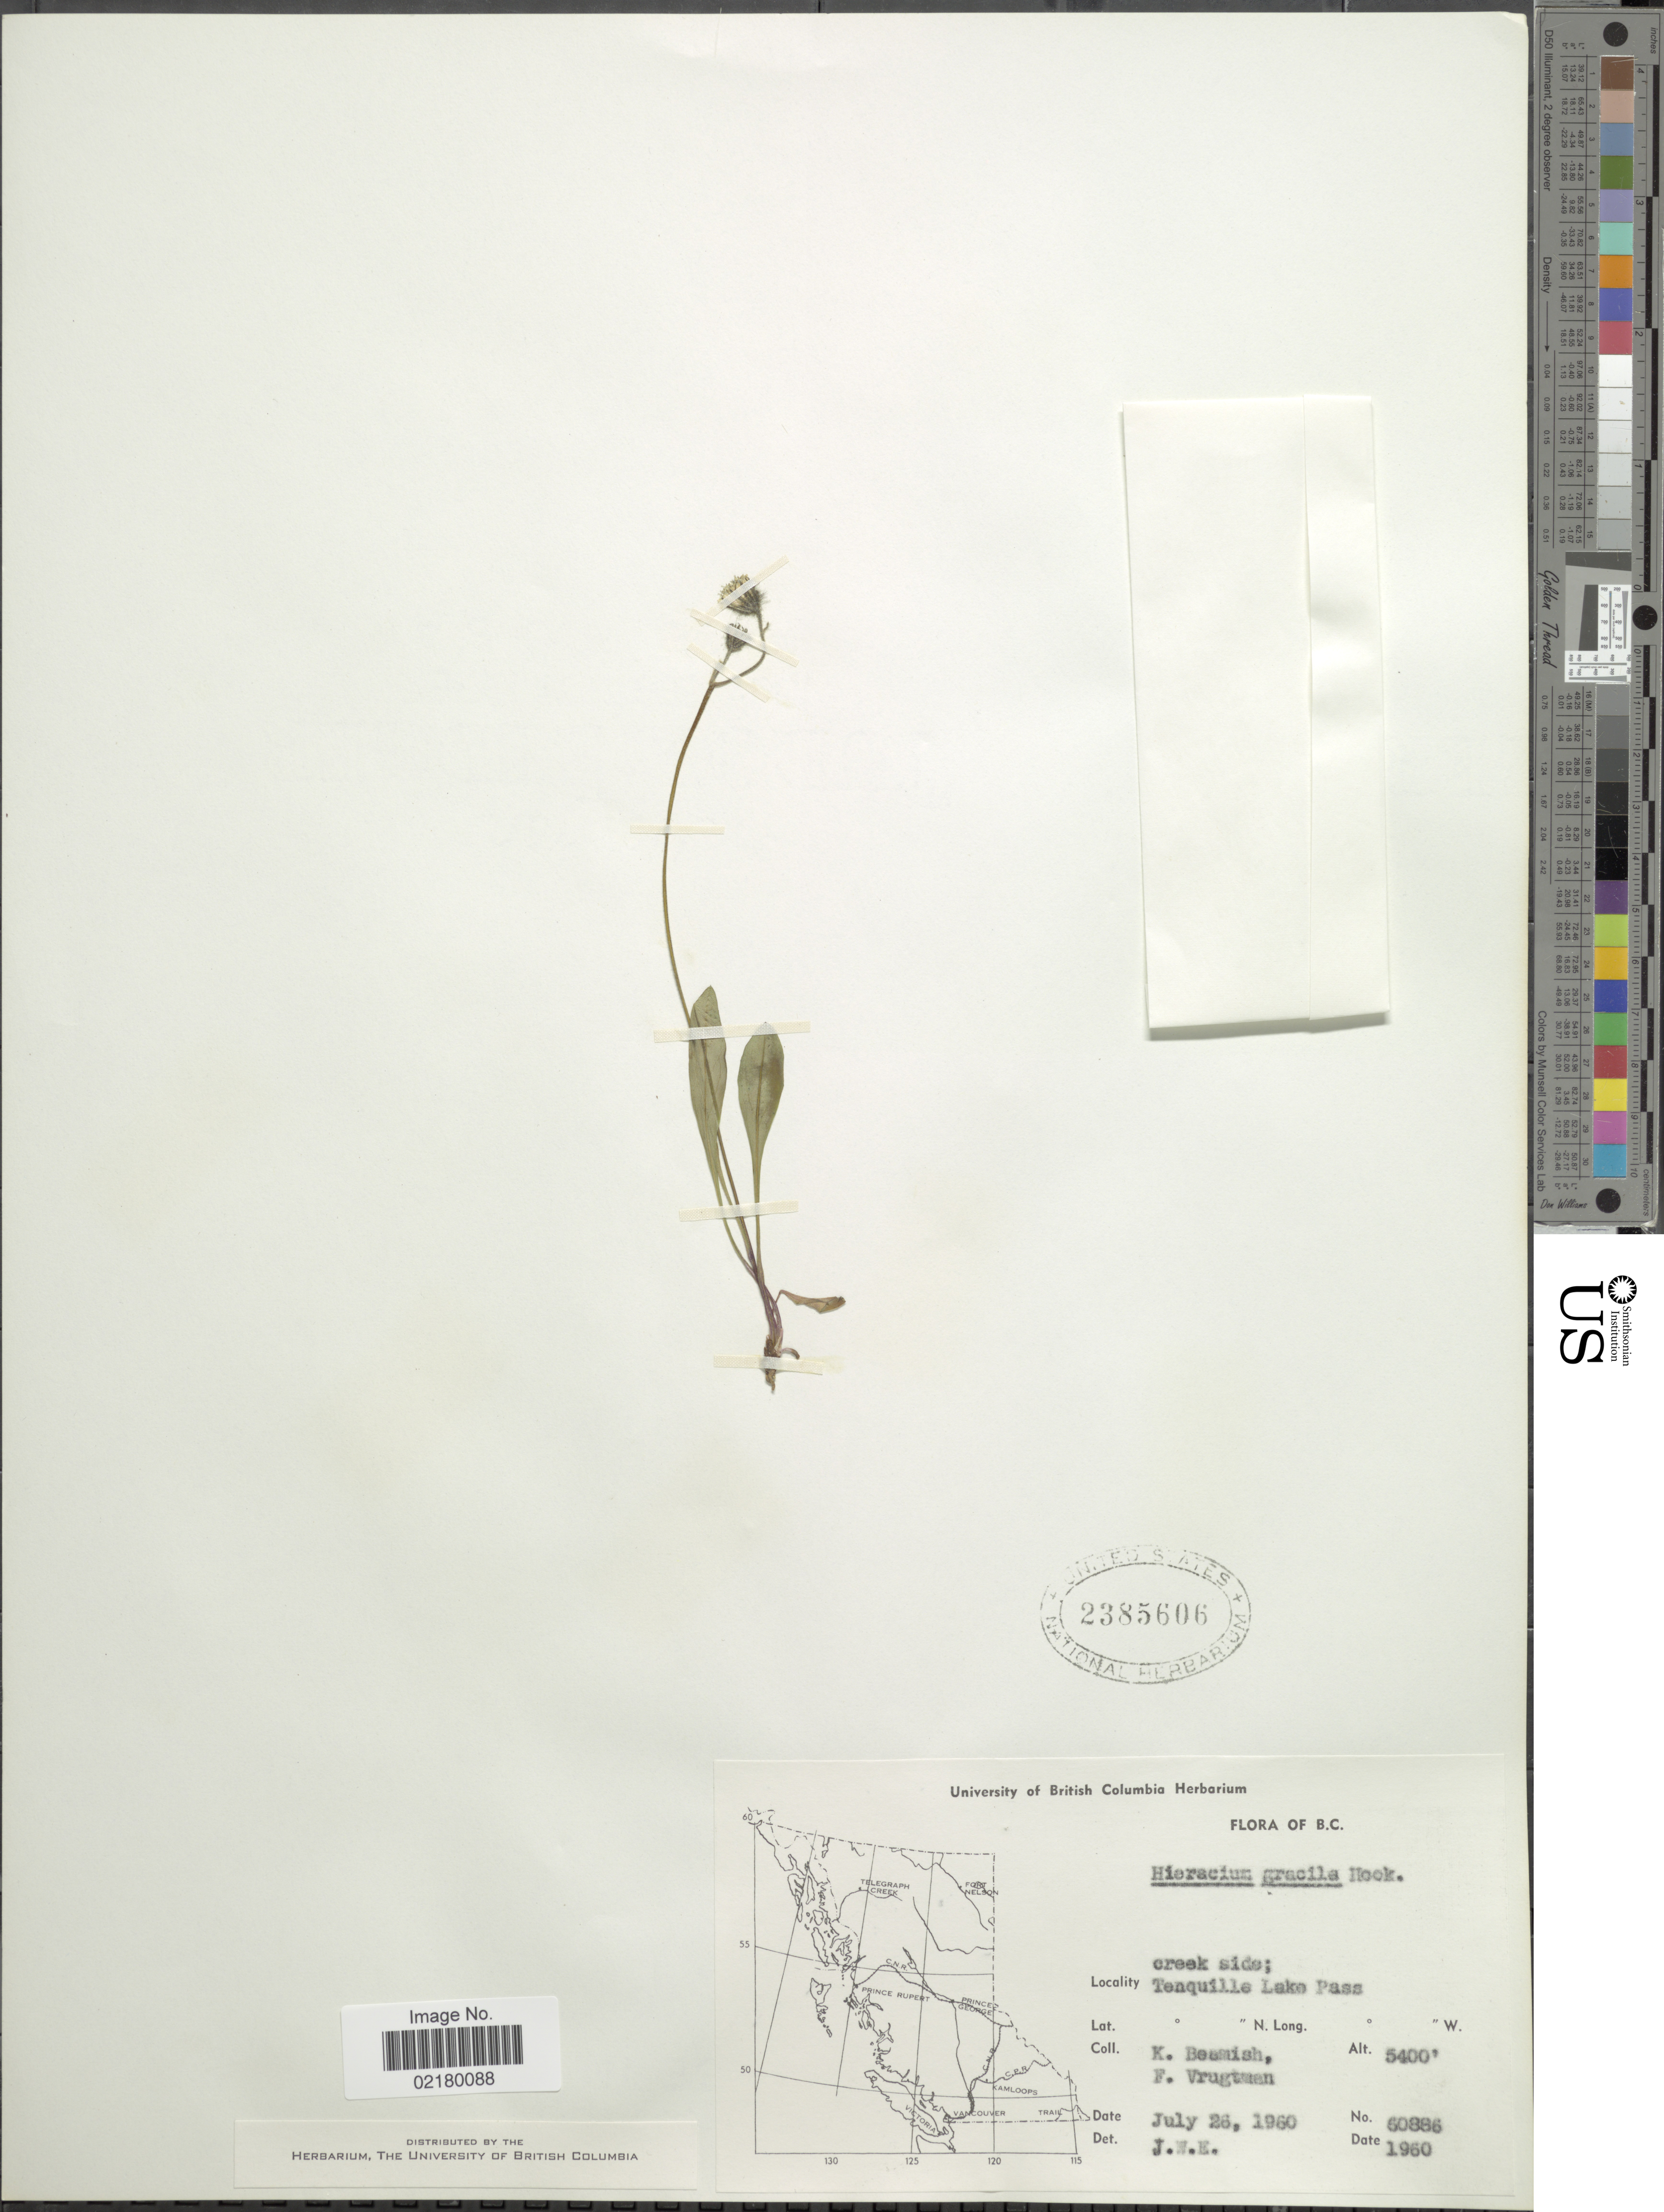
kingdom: Plantae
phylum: Tracheophyta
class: Magnoliopsida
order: Asterales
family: Asteraceae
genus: Hieracium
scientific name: Hieracium triste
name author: Willd. ex Spreng.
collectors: K. Beamish & F. Vrugtman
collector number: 60886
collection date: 1960-07-26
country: Canada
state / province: British Columbia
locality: Creek side; Tenquille Lake Pass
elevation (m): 1646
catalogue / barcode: US 2385606